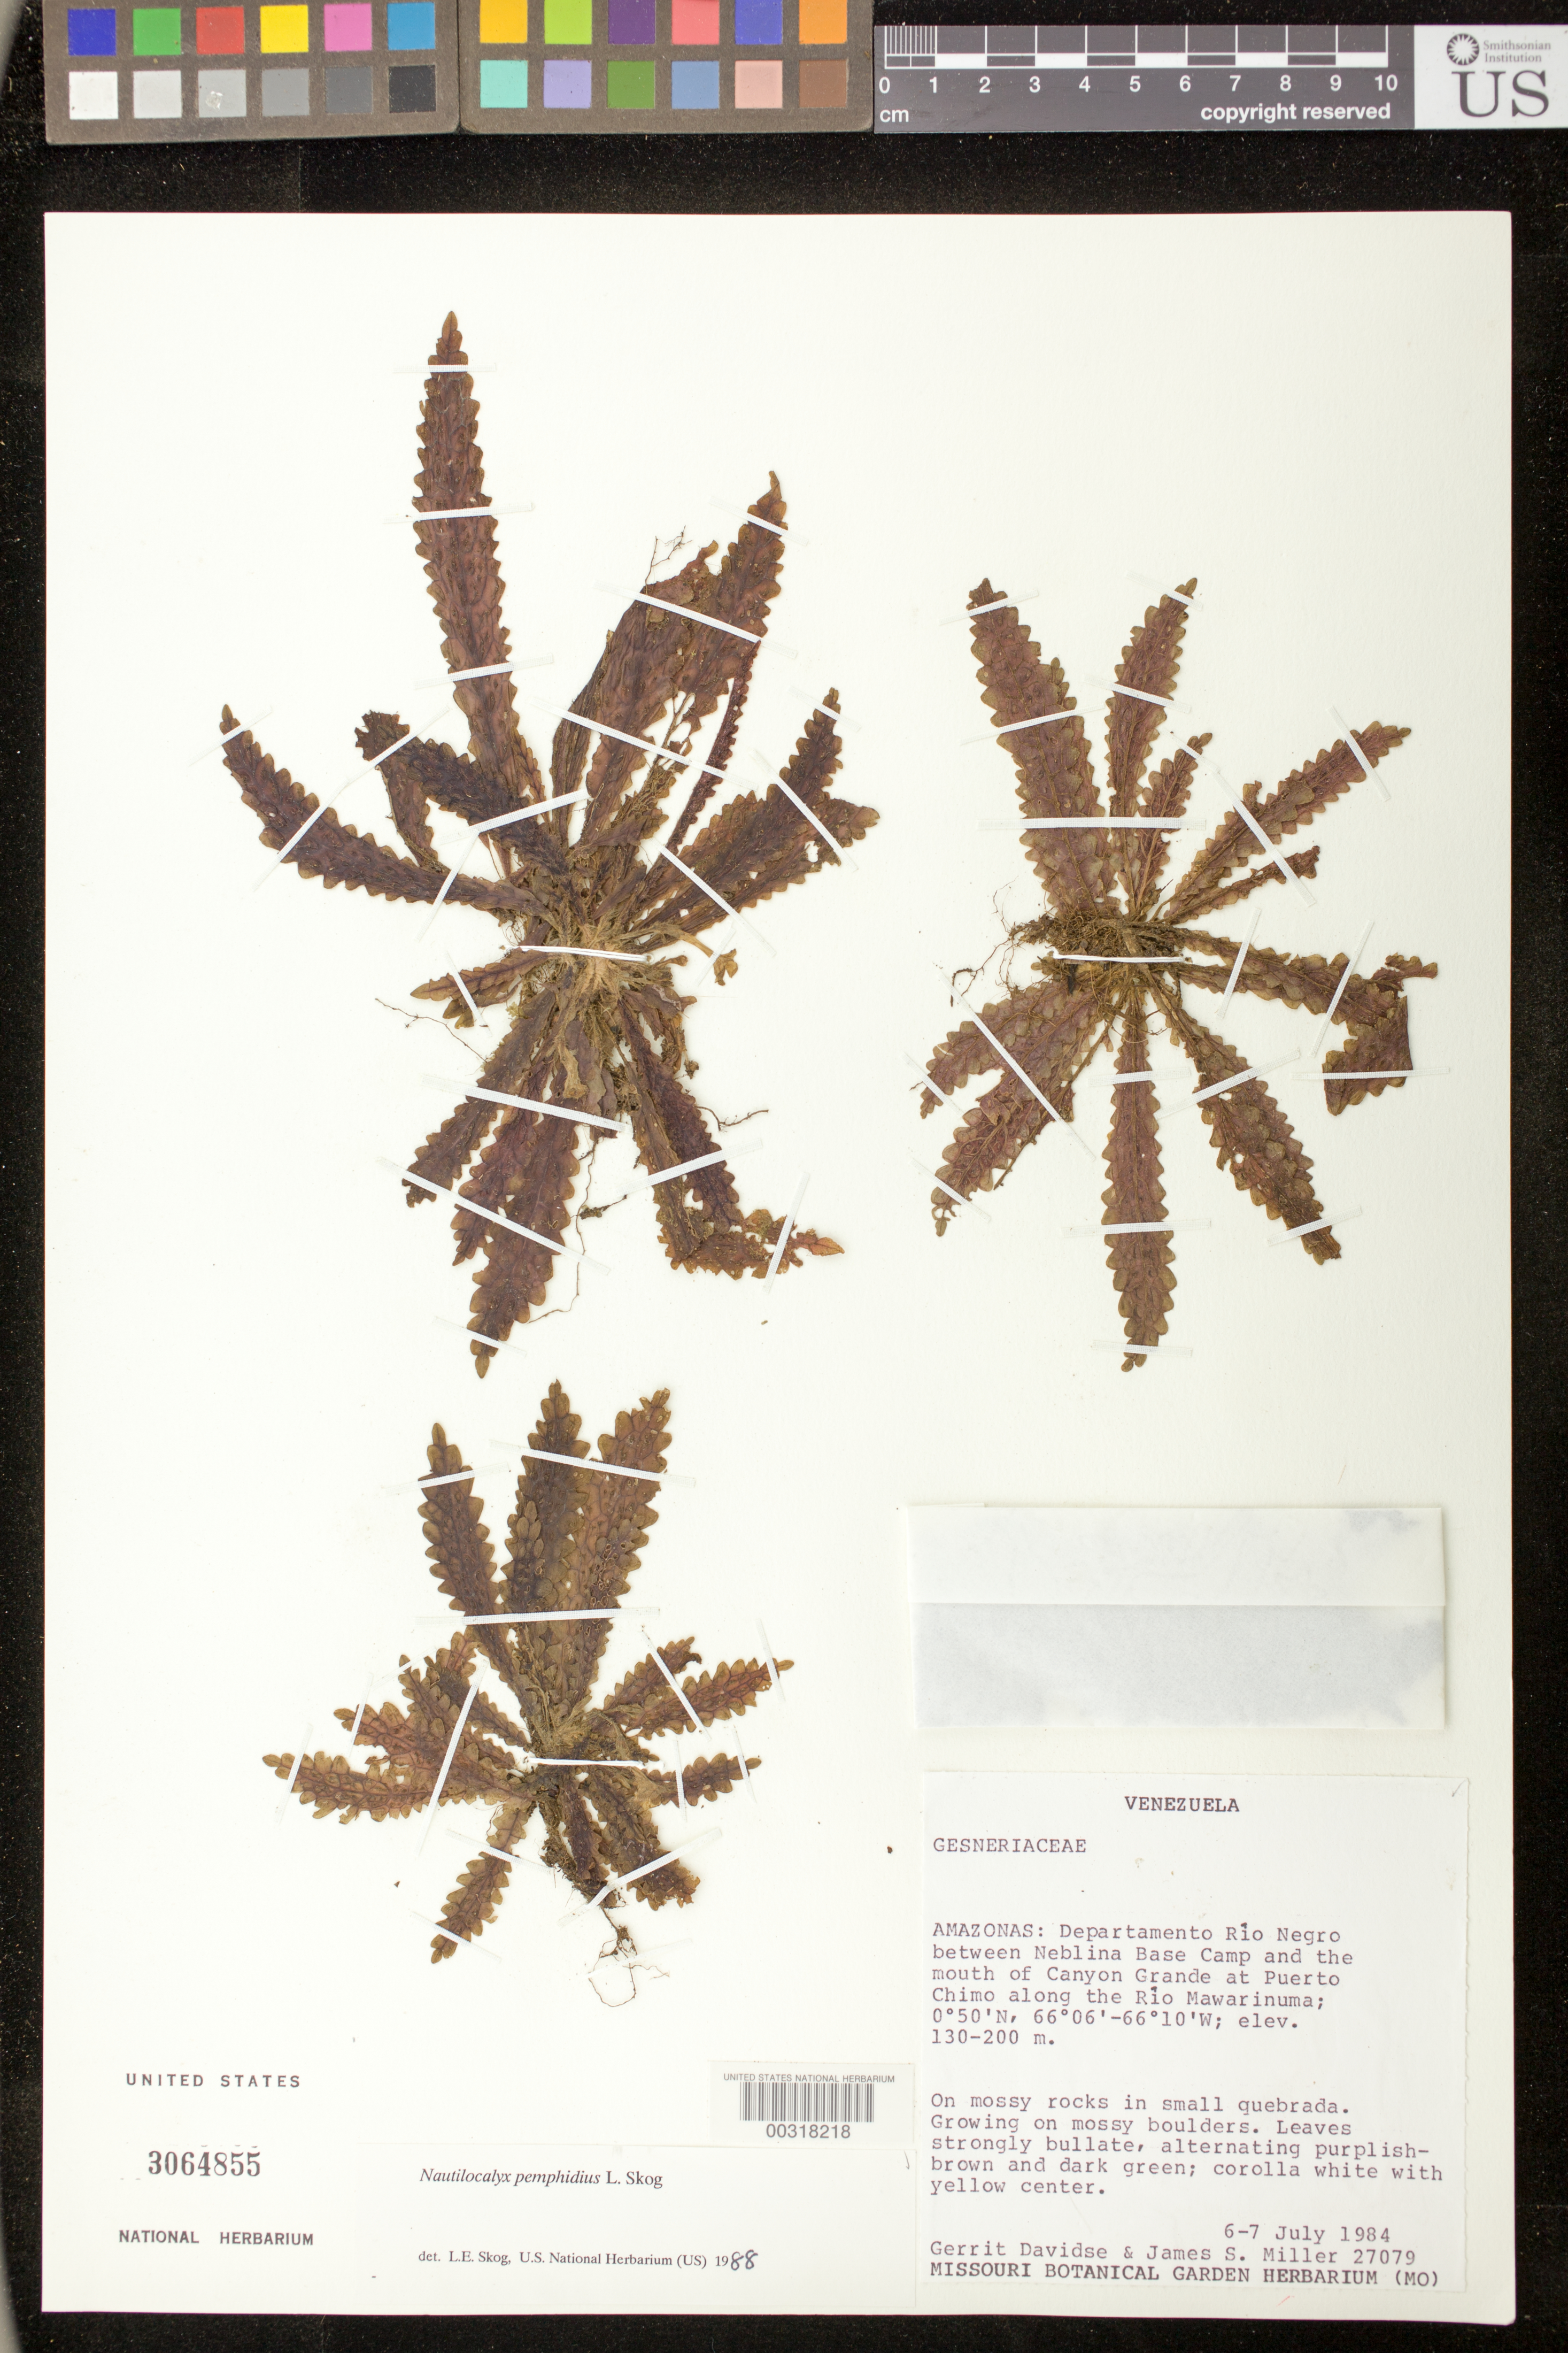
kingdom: Plantae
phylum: Tracheophyta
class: Magnoliopsida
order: Lamiales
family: Gesneriaceae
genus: Nautilocalyx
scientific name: Nautilocalyx pemphidius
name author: L.E. Skog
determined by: Skog, Laurence E.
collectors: G. Davidse & J. S. Miller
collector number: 27079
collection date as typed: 6-7 Jul 1984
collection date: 1984-07-06/1984-07-07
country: Venezuela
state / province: Amazonas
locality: Rio Negro Dept., between Neblina base camp and the mouth of Canyon Grande at Puerto Chimo along the Rio Mawarinuma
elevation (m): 130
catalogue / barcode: US 3064855